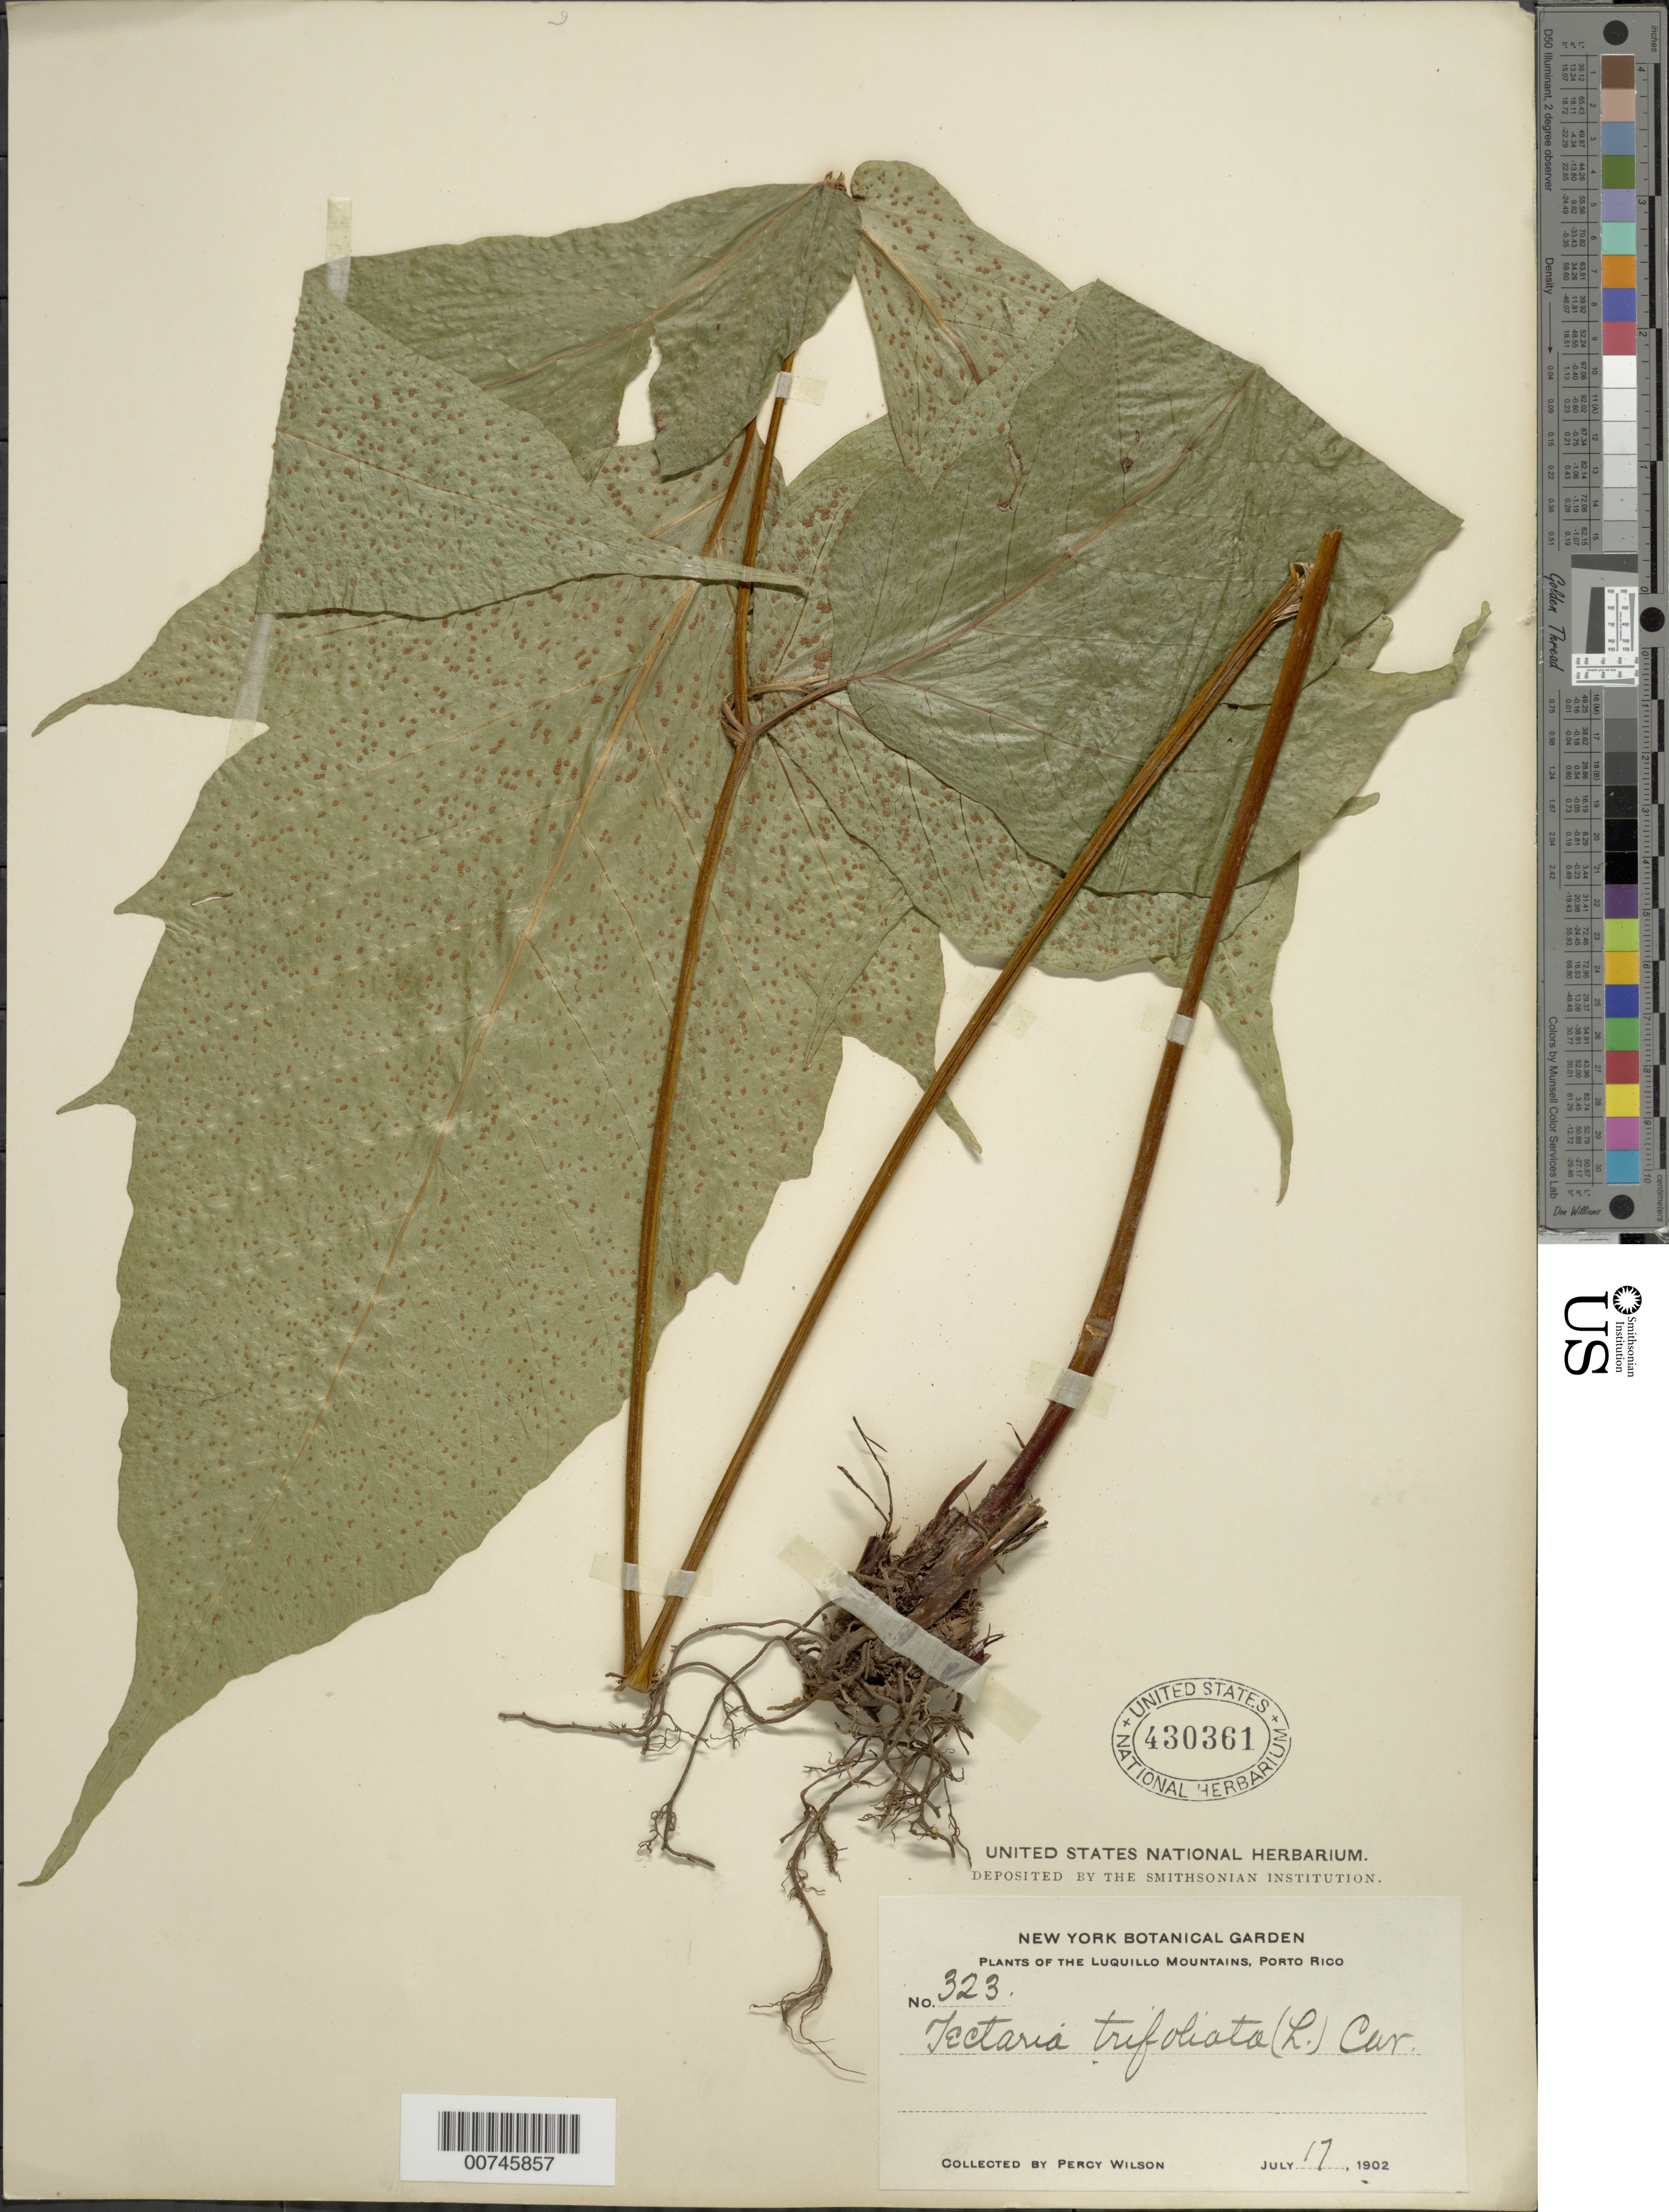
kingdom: Plantae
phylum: Tracheophyta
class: Polypodiopsida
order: Polypodiales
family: Tectariaceae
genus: Tectaria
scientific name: Tectaria trifoliata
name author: (L.) Cav.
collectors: P. Wilson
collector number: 323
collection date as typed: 17 Jul 1902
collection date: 1902-07-17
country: Puerto Rico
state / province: Luquillo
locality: Luquillo Mountains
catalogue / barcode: US 430361